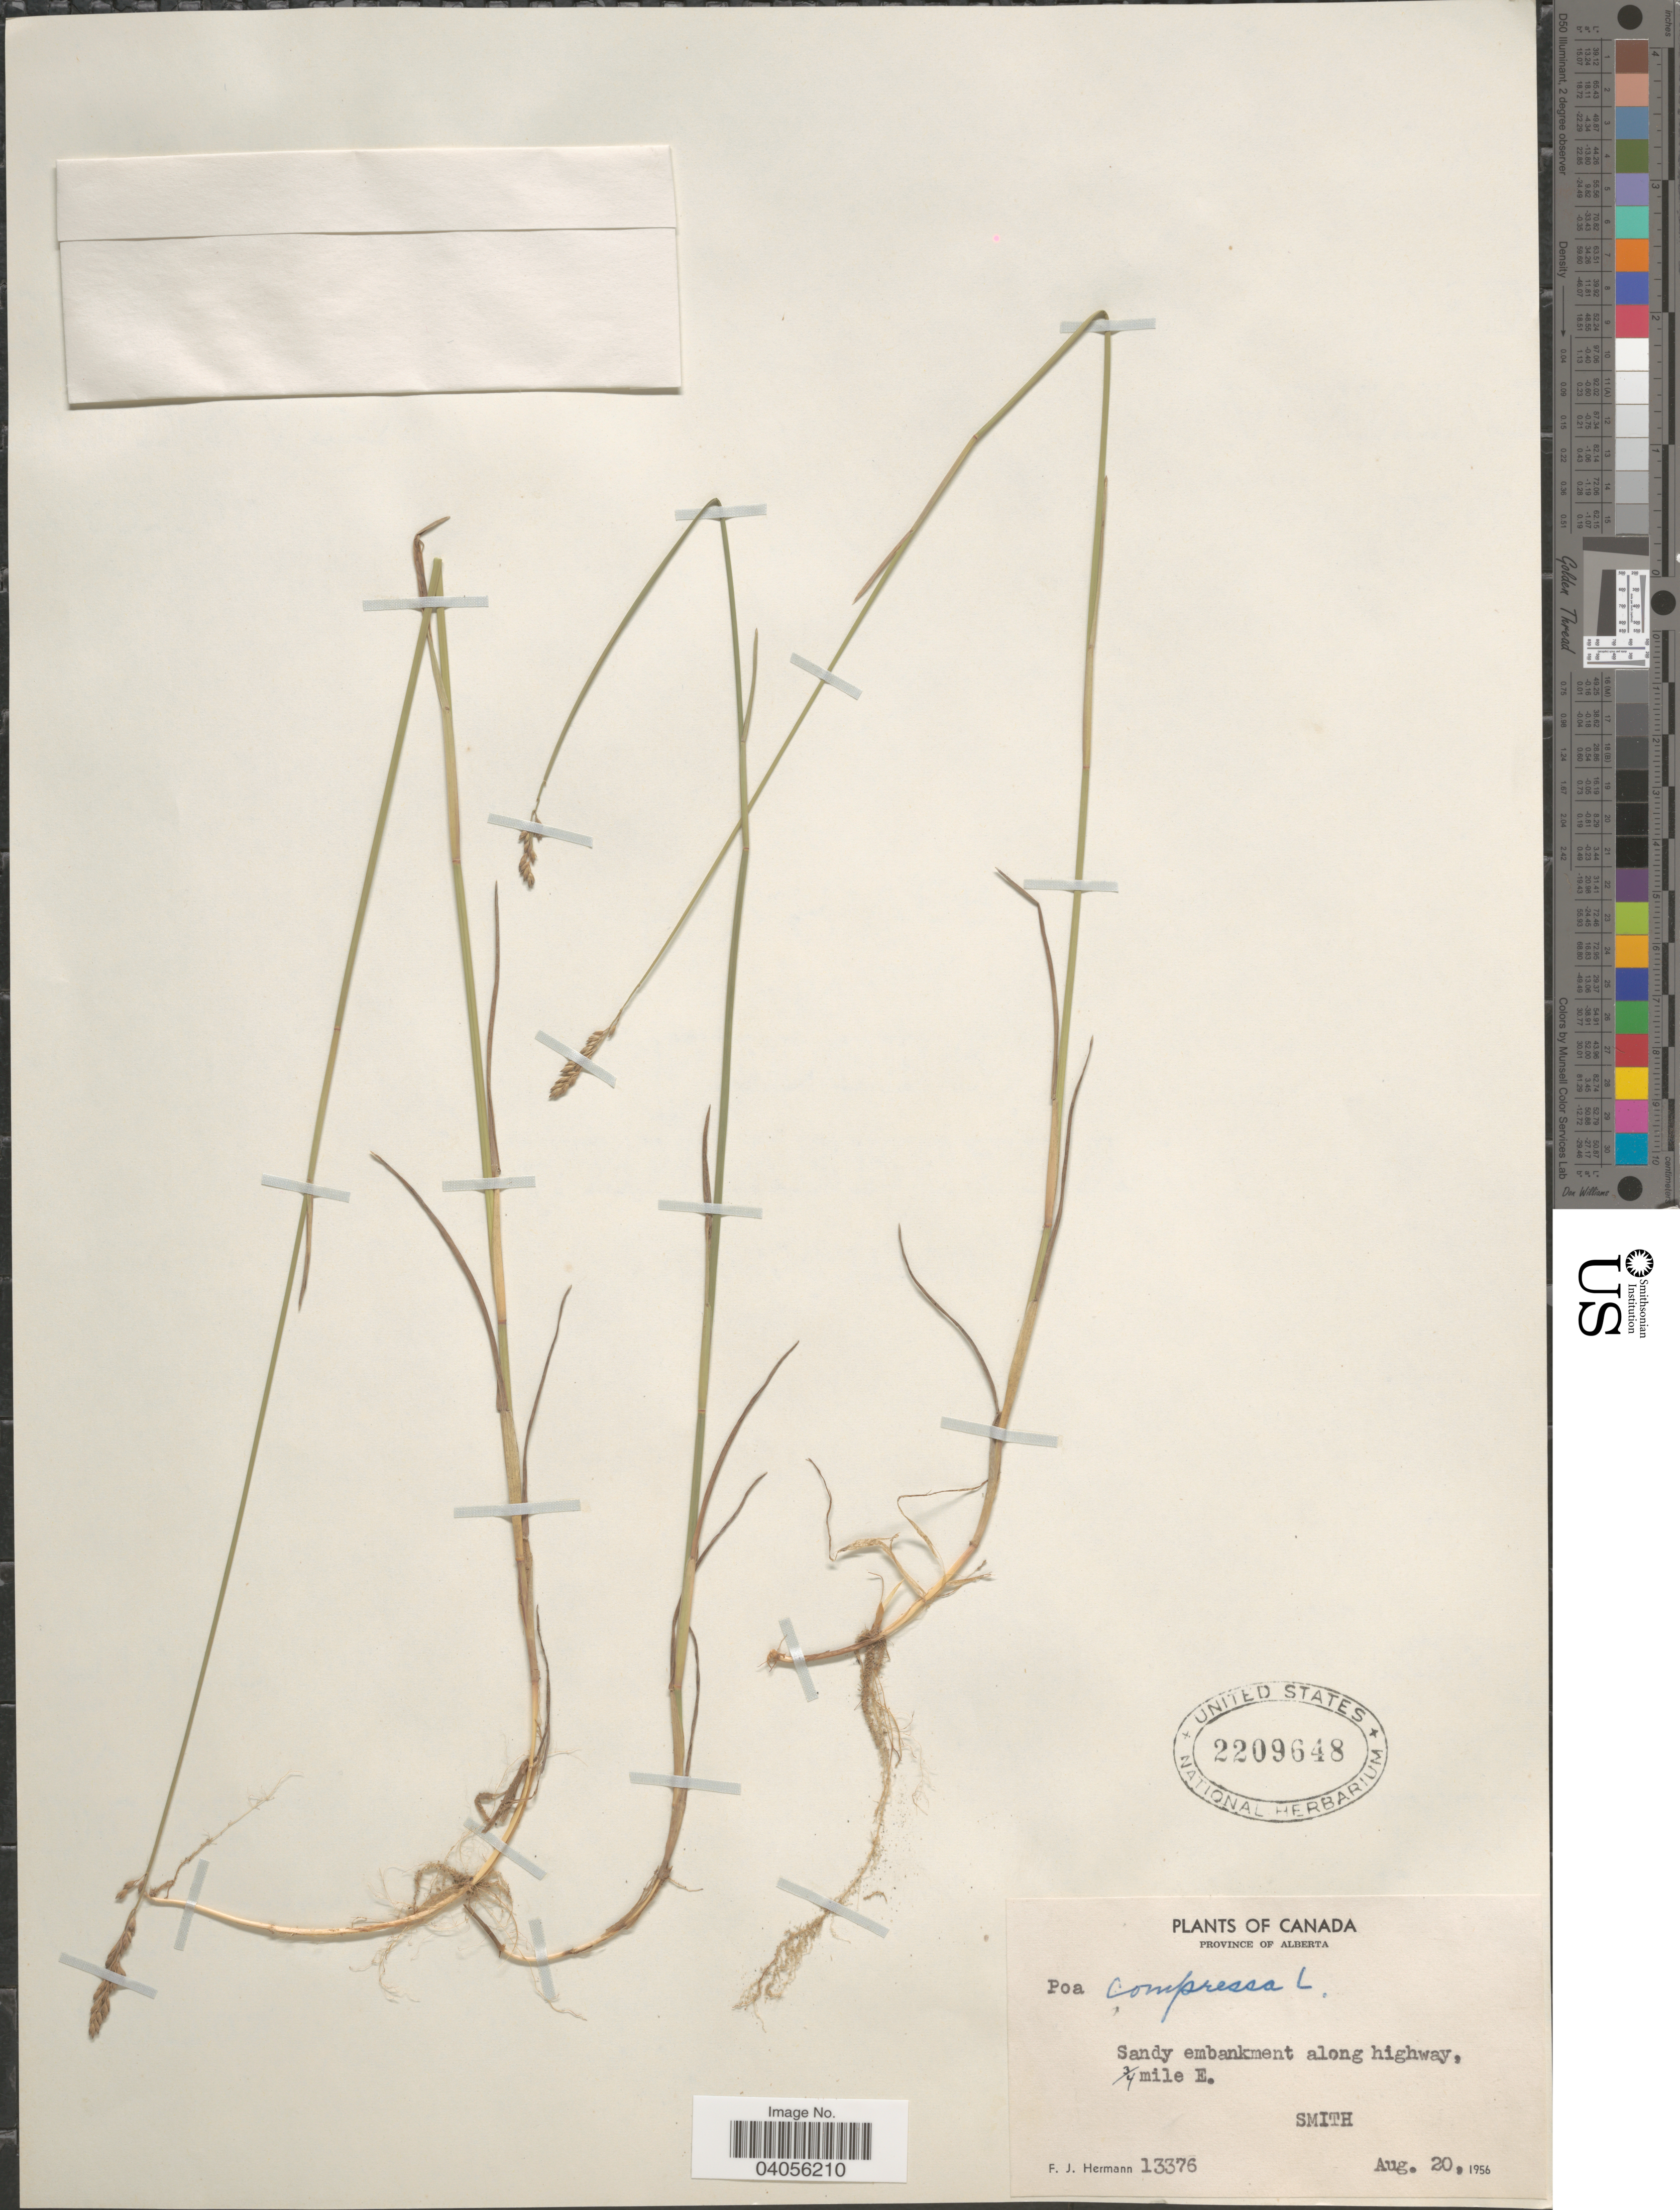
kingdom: Plantae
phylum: Tracheophyta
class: Liliopsida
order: Poales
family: Poaceae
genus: Poa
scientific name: Poa compressa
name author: L.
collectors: F. J. Hermann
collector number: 13376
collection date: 1956-08-20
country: Canada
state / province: Alberta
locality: Sandy embankment along highway, ¾ mile E. Smith.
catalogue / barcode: US 2209648